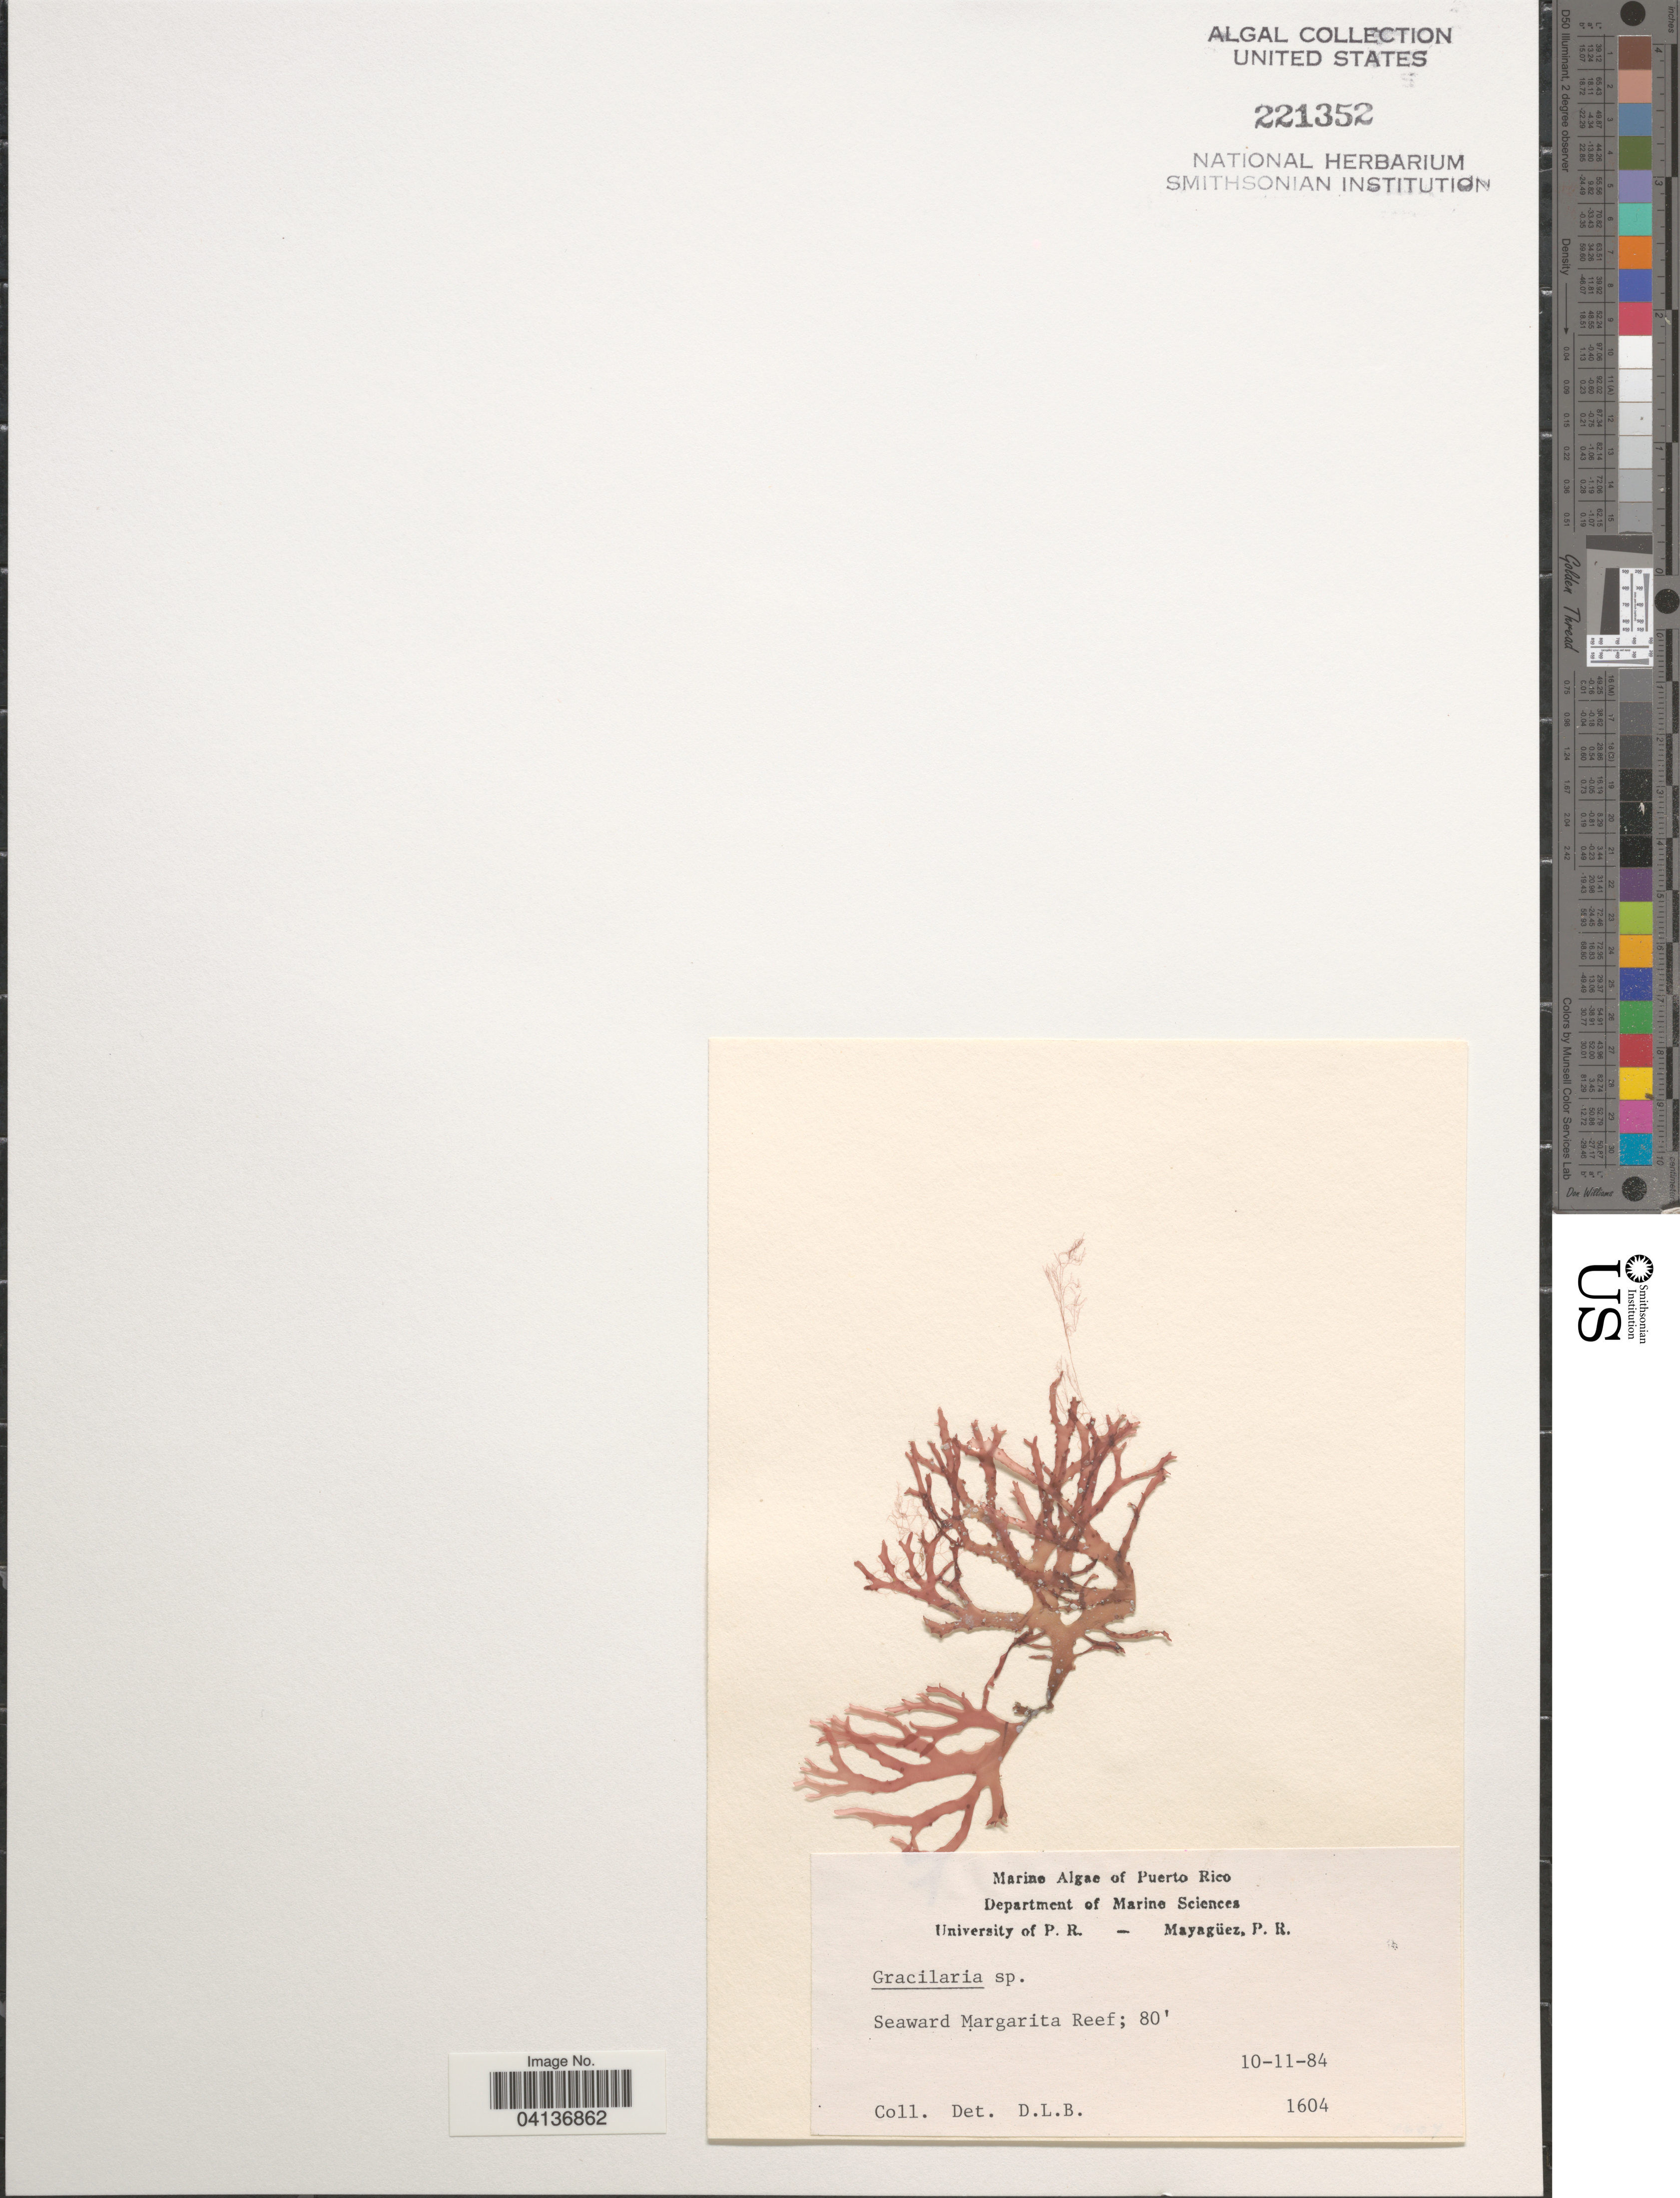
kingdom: Plantae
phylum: Rhodophyta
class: Florideophyceae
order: Gracilariales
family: Gracilariaceae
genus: Gracilaria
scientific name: Gracilaria sp.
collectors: D. L. B.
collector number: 1604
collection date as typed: Transcribed d/m/y: 10/11/84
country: Puerto Rico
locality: Seaward Margarita Reef.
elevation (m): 24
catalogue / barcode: US 221352